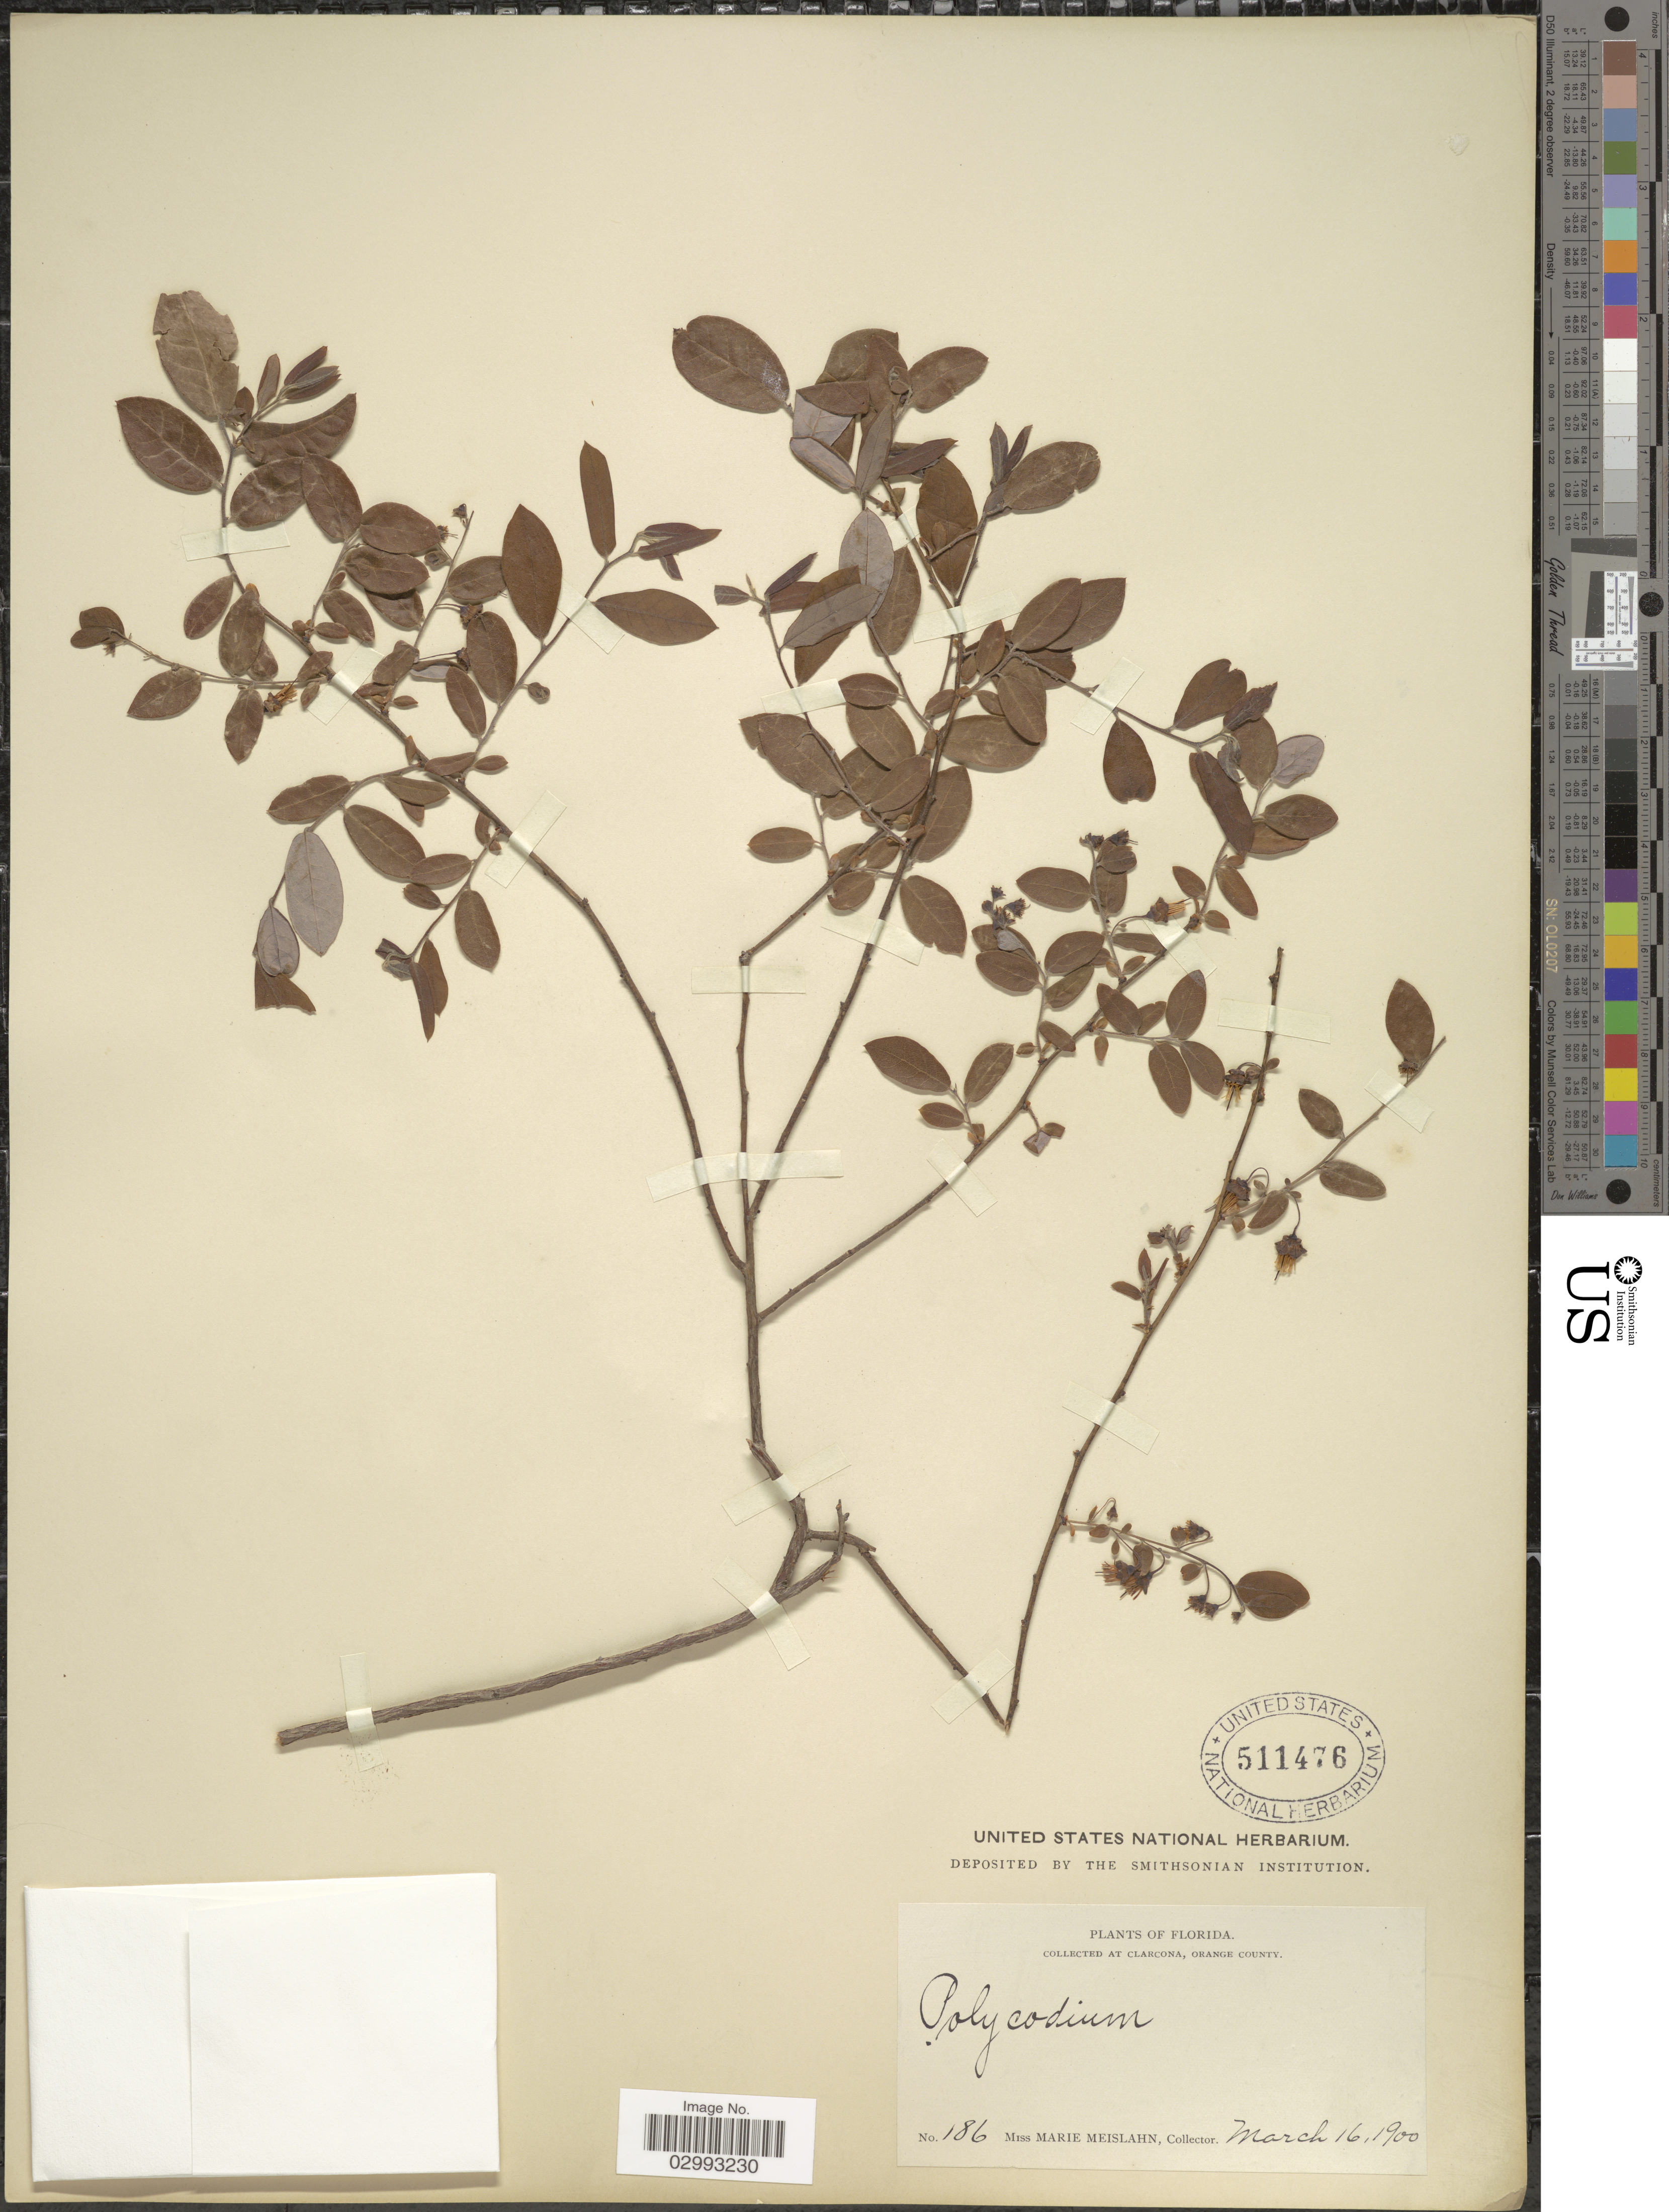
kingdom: Plantae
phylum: Tracheophyta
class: Magnoliopsida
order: Ericales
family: Ericaceae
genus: Polycodium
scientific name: Polycodium revolutum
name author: (Greene) Greene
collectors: M. Meislahn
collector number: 186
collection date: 1900-03-16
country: United States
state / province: Florida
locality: Clarcona, Orange County.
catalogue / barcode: US 511476